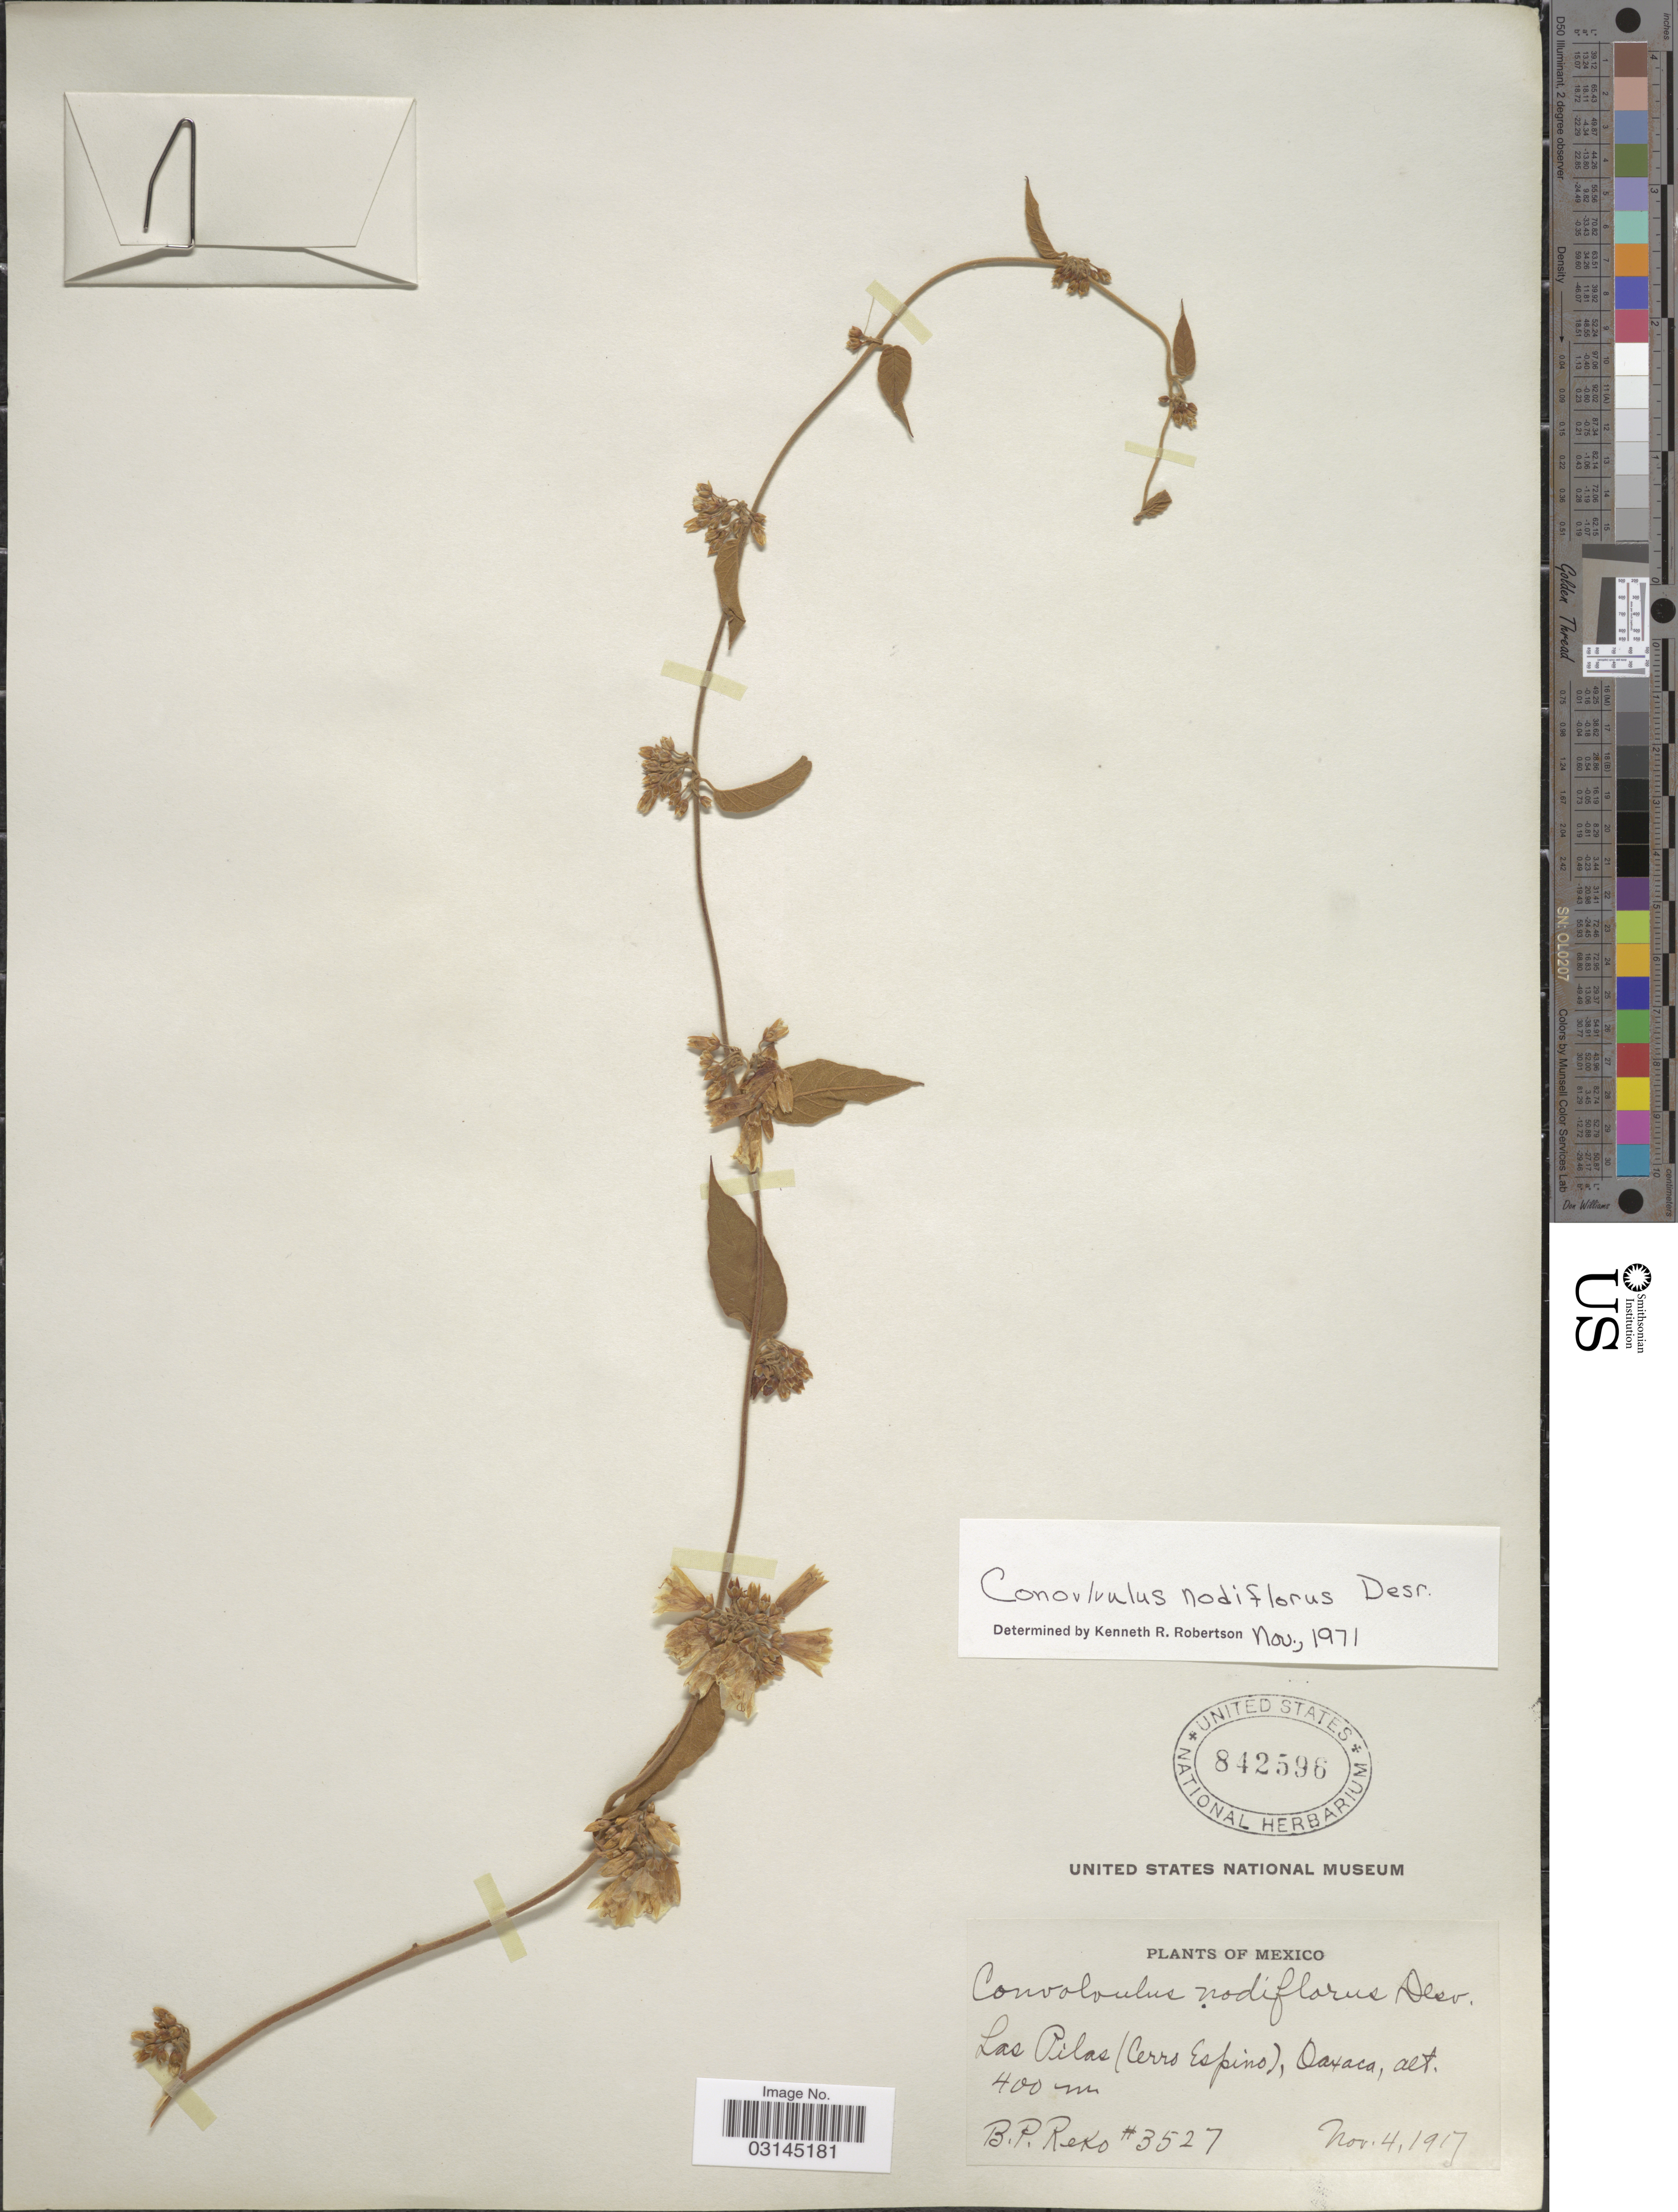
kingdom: Plantae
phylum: Tracheophyta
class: Magnoliopsida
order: Solanales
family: Convolvulaceae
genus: Convolvulus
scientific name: Convolvulus nodiflorus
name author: Desr.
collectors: B. P. Reko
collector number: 3527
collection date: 1917-11-04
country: Mexico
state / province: Oaxaca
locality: Las Pilas (Cerro Espino).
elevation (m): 400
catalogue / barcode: US 842596